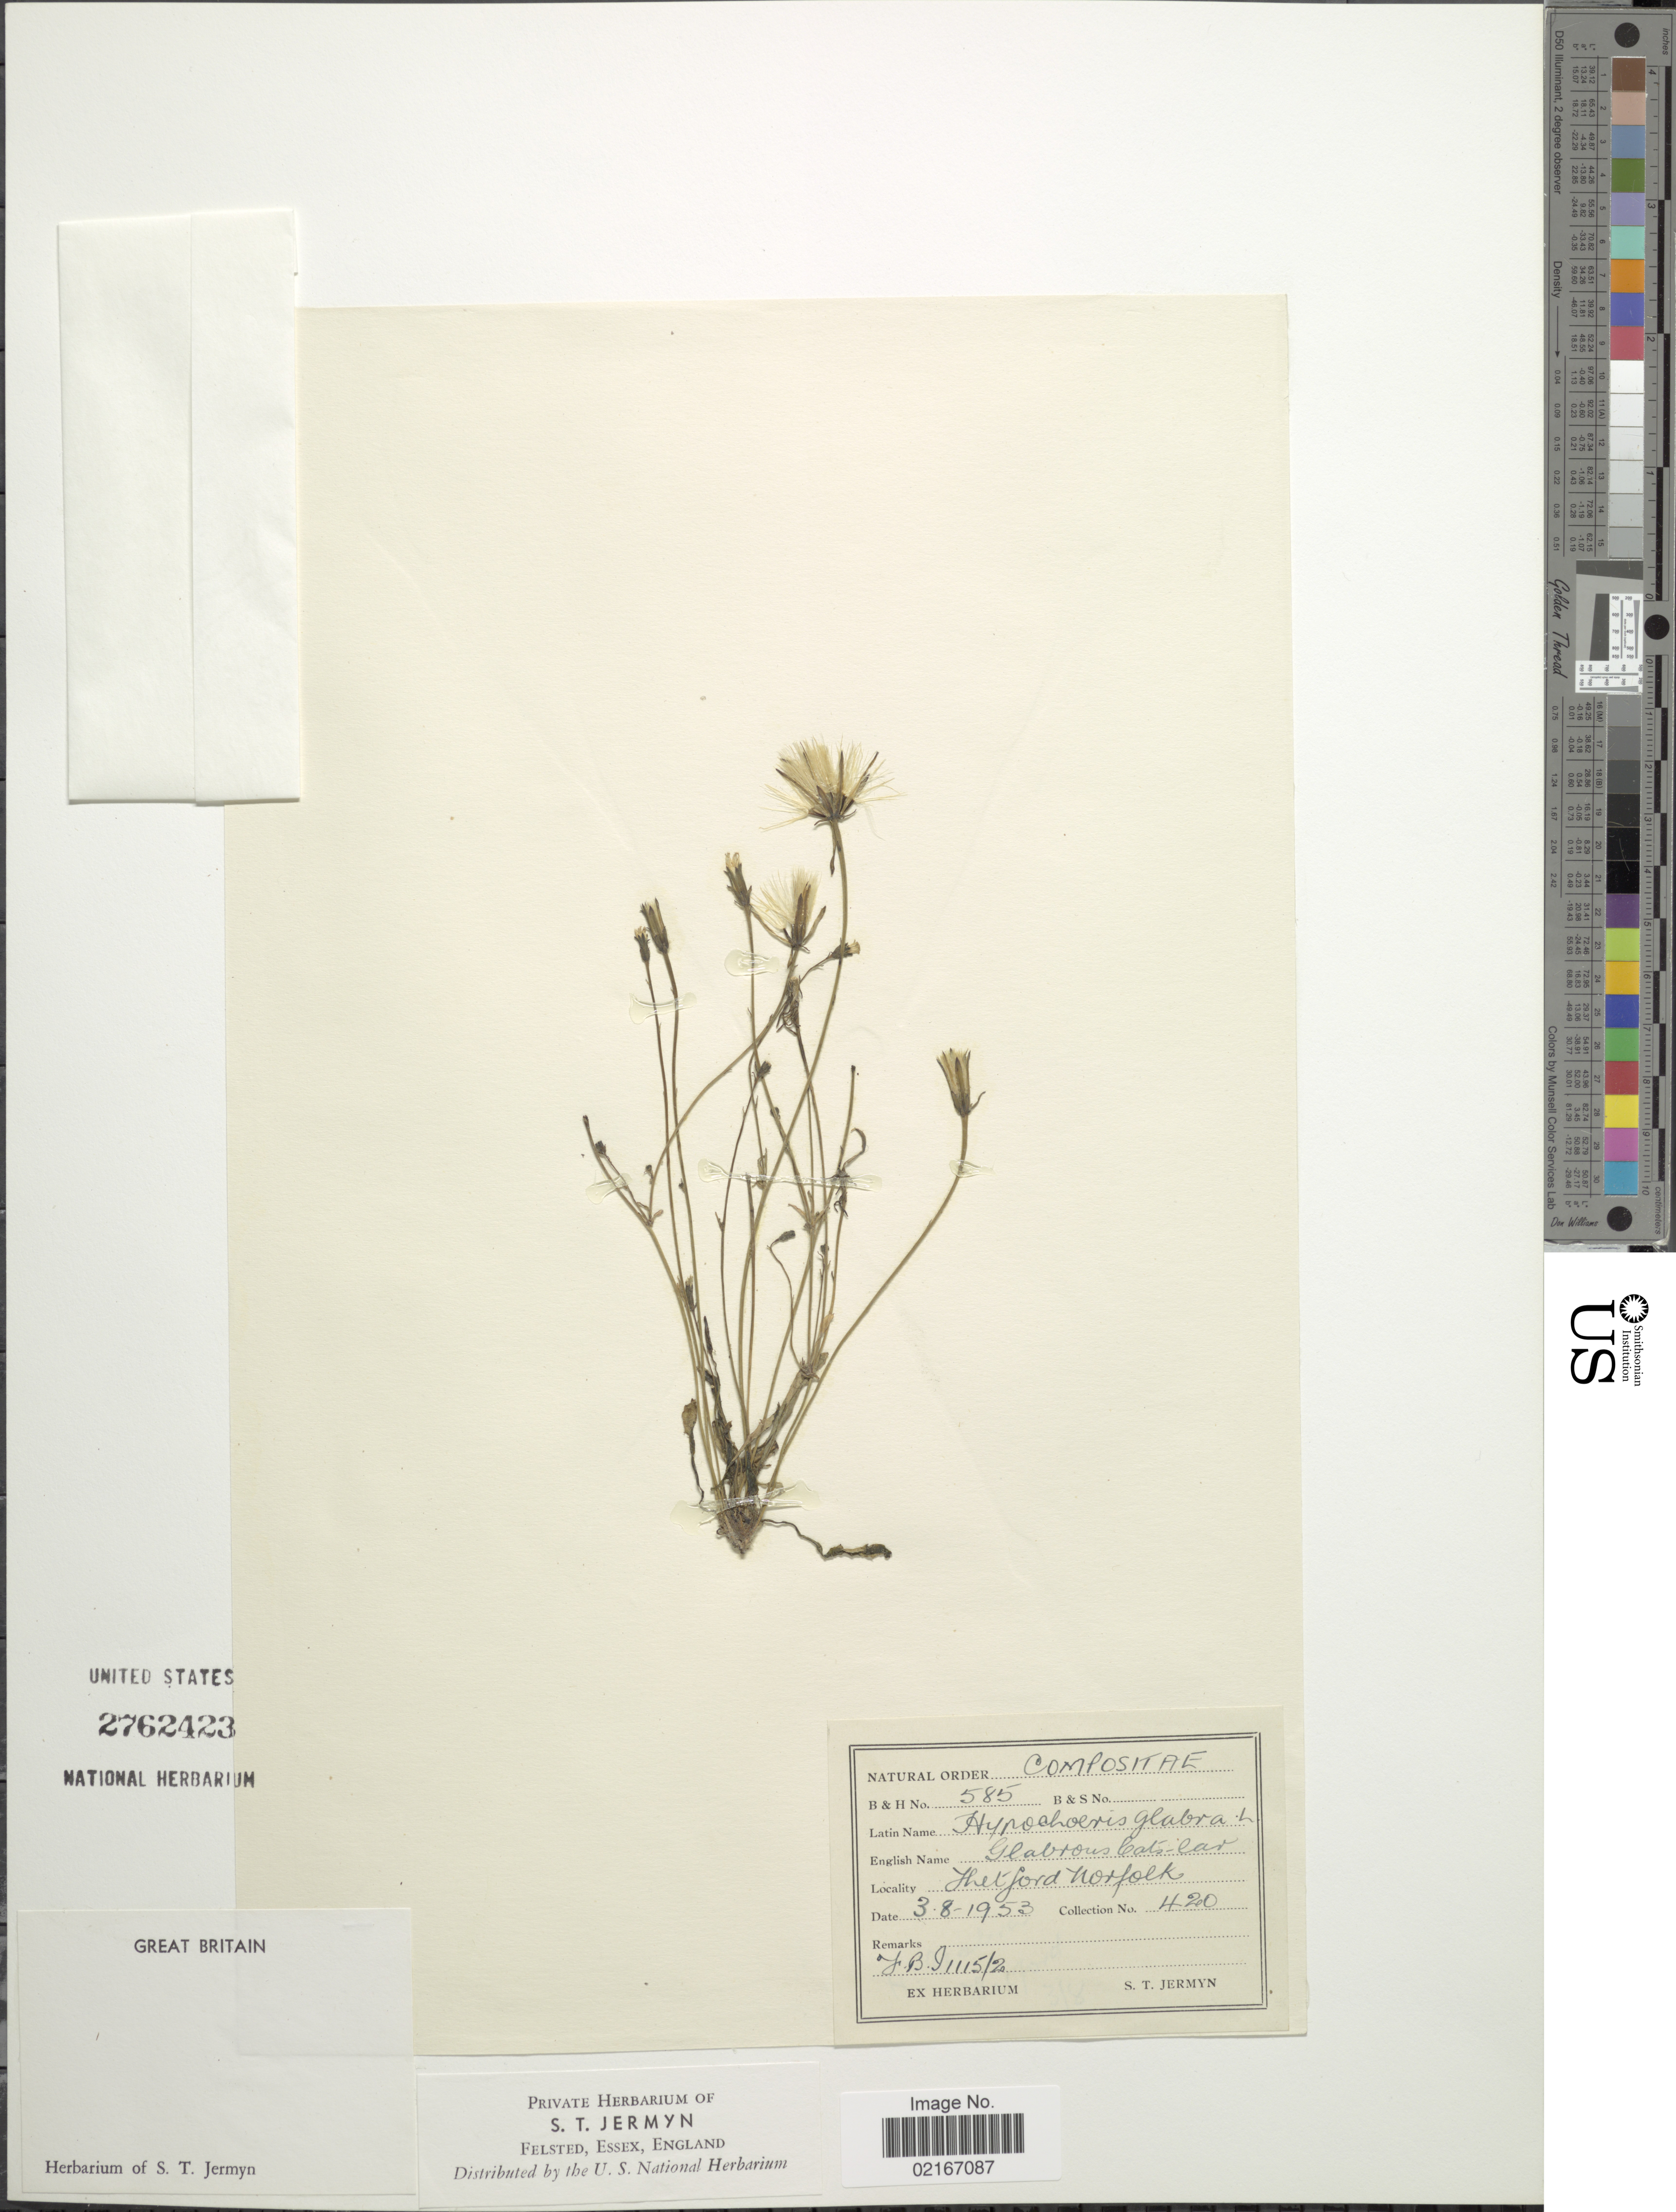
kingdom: Plantae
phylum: Tracheophyta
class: Magnoliopsida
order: Asterales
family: Asteraceae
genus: Hypochaeris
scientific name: Hypochaeris glabra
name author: L.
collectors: ex herb. S. T. Jermyn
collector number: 420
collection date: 1953-08-03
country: United Kingdom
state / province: England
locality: Thetford, Norfolk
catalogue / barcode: US 2762423